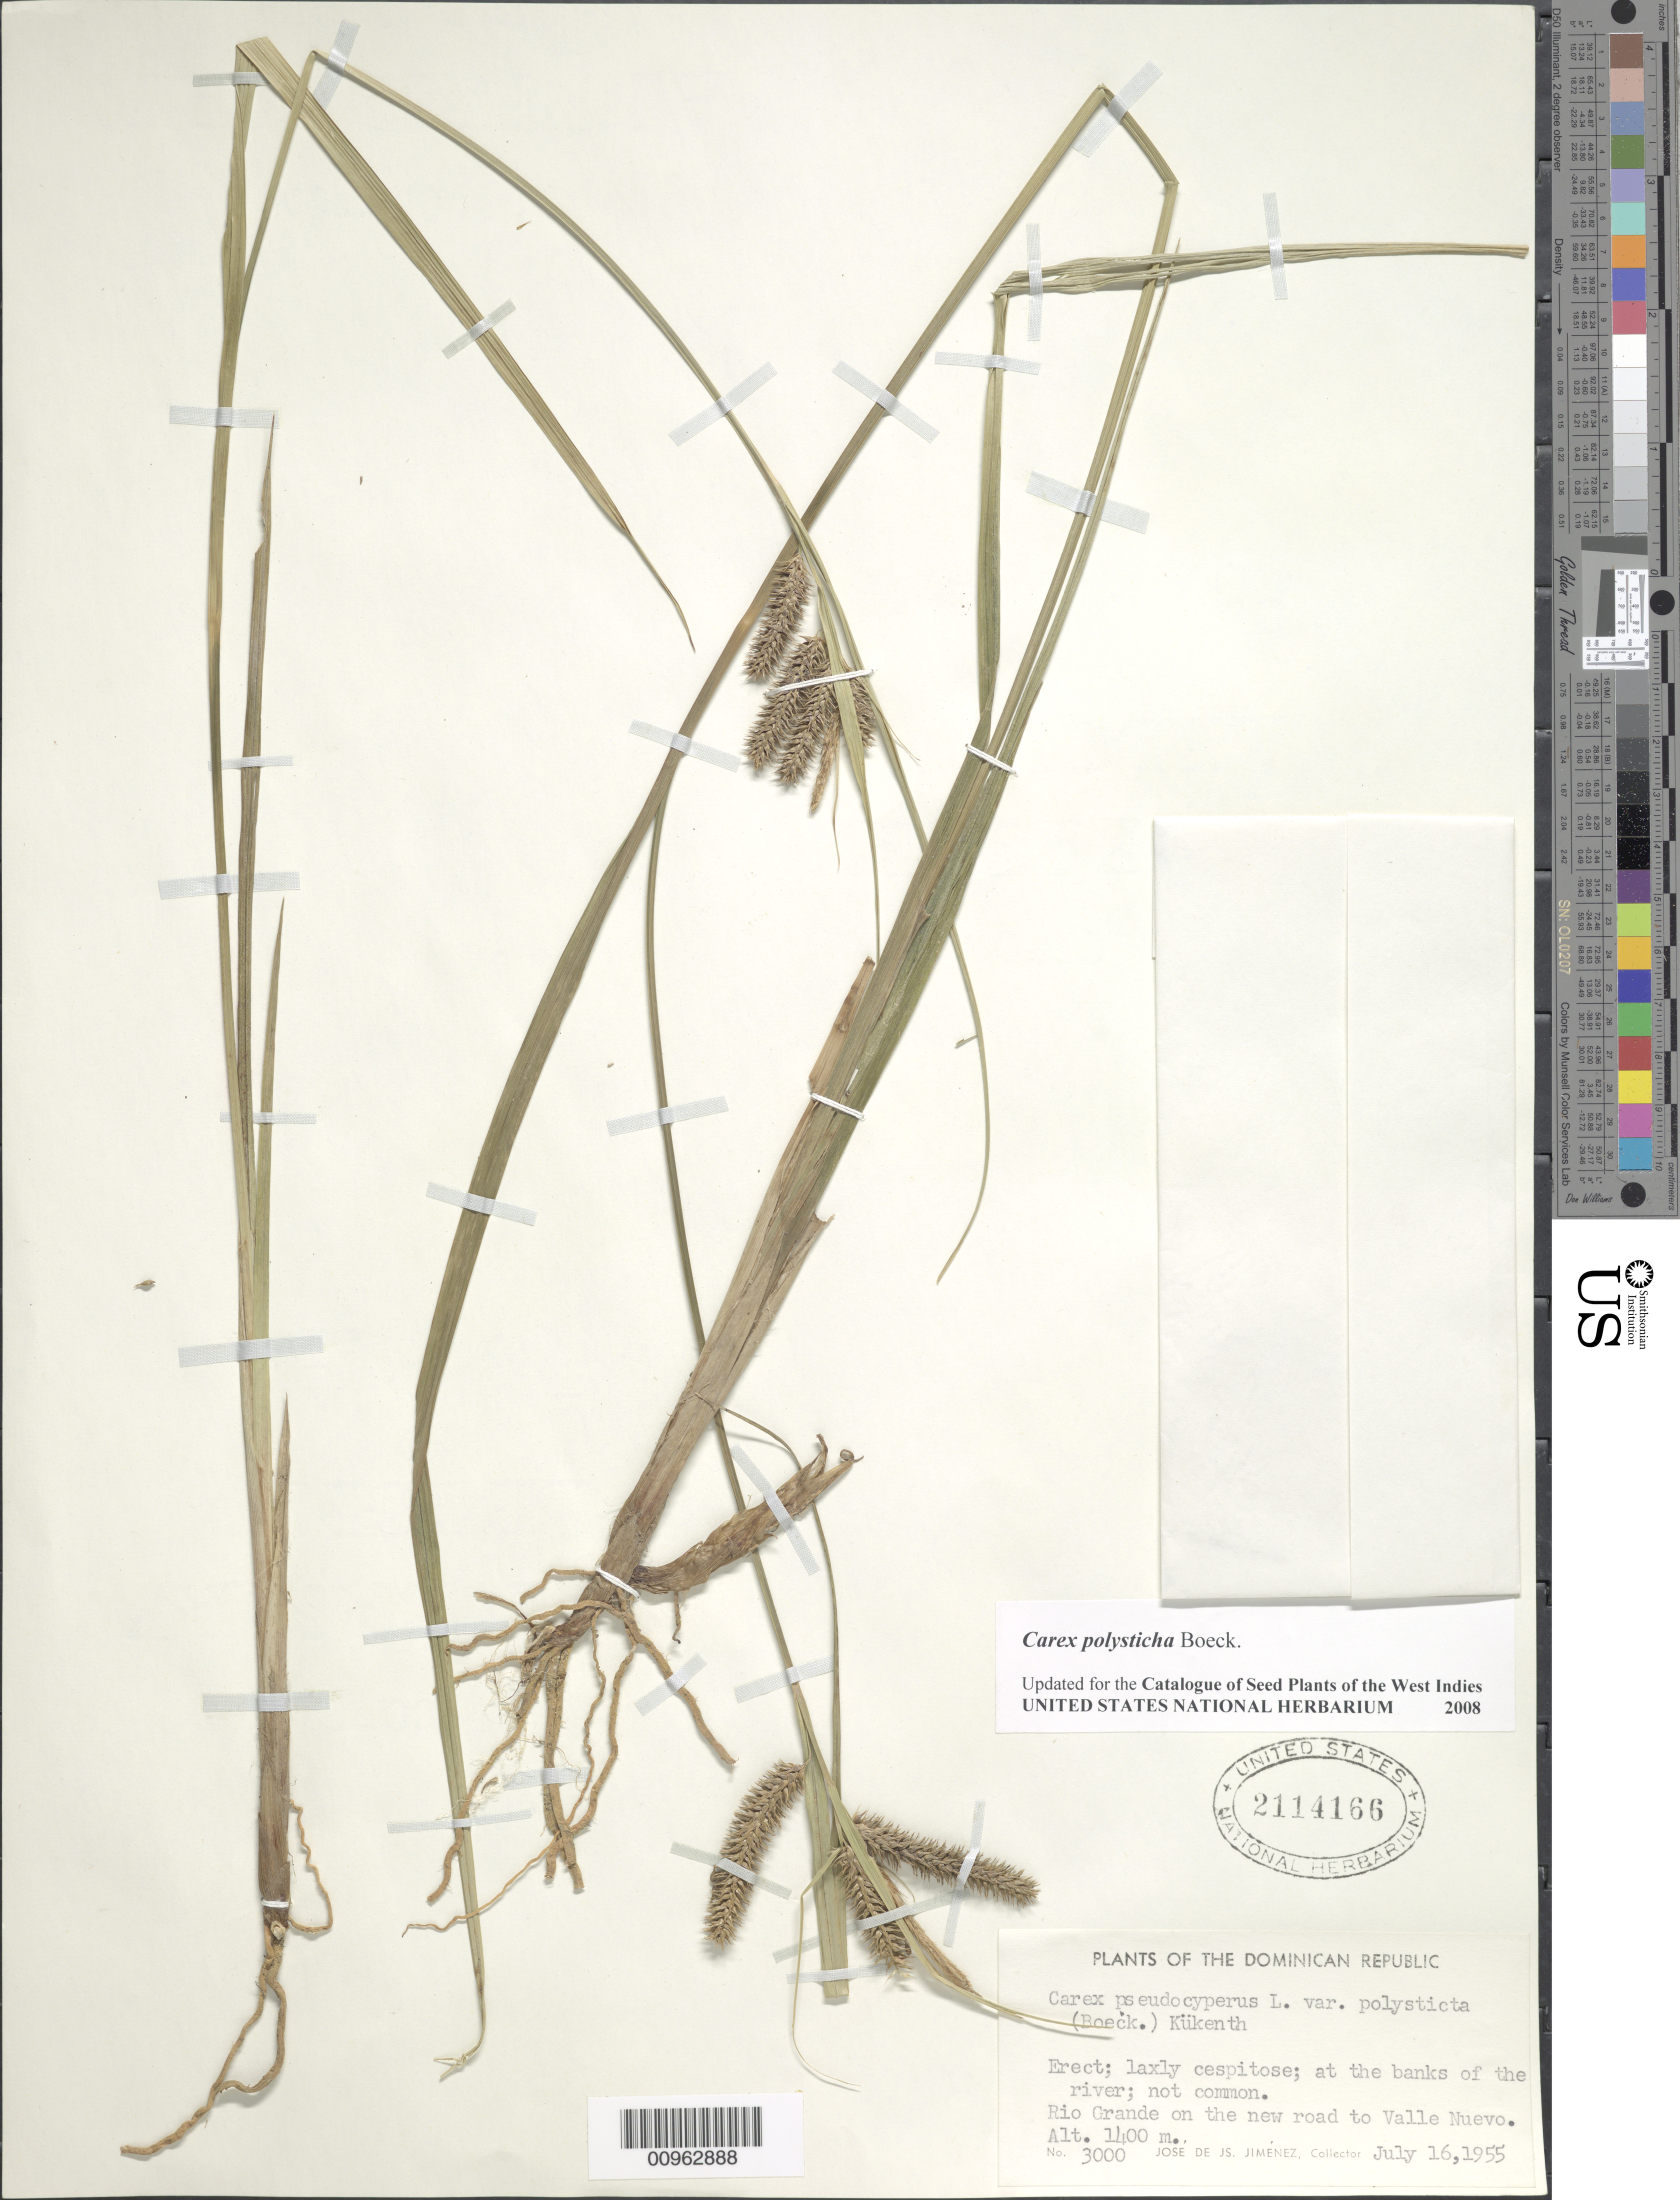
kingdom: Plantae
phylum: Tracheophyta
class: Liliopsida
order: Poales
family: Cyperaceae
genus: Carex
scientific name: Carex polysticha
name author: Boeckeler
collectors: J. J. Jiménez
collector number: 3000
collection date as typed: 16 Jul 1955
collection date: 1955-07-16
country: Dominican Republic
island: Hispaniola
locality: Rio Grande on the new road to Valle Nuevo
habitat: At the banks of the river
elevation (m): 1400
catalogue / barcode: US 2114166